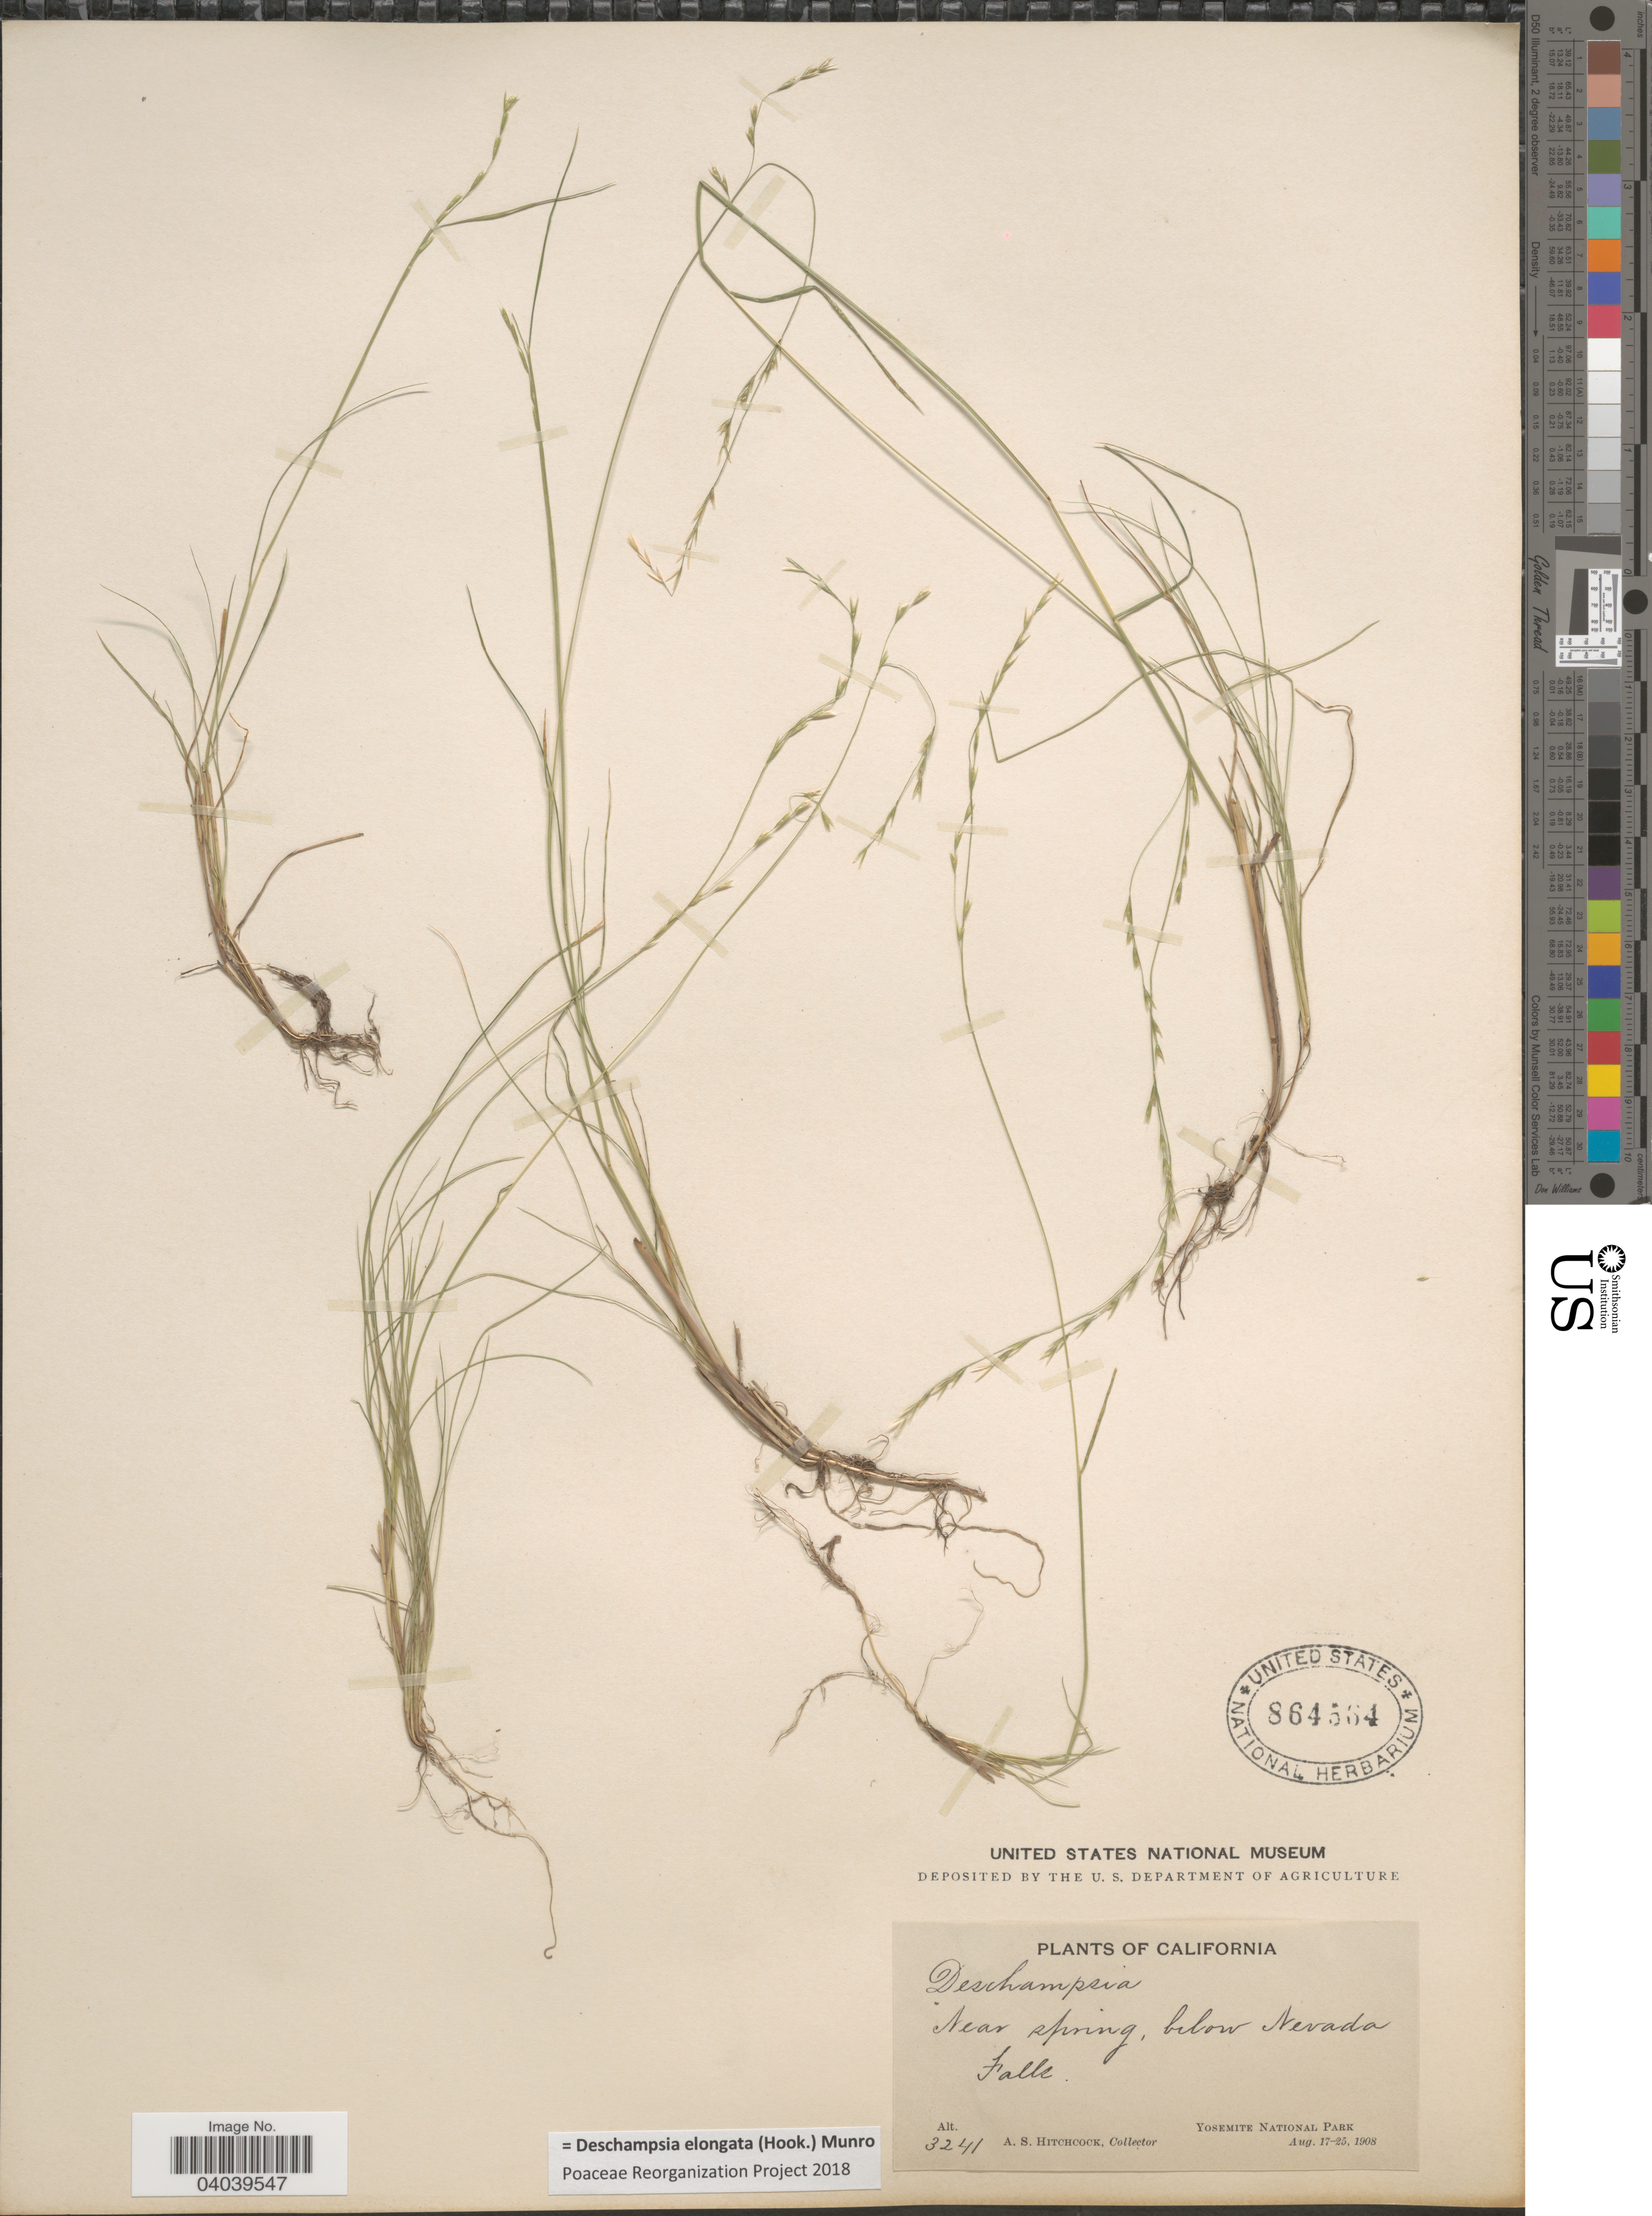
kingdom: Plantae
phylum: Tracheophyta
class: Liliopsida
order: Poales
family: Poaceae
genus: Deschampsia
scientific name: Deschampsia elongata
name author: (Hook.) Munro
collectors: A. S. Hitchcock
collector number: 3241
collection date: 1908-08-17/1908-08-25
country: United States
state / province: California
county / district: Mariposa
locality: Near spring, below Nevada Falls. Yosemite National Park.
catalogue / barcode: US 864564